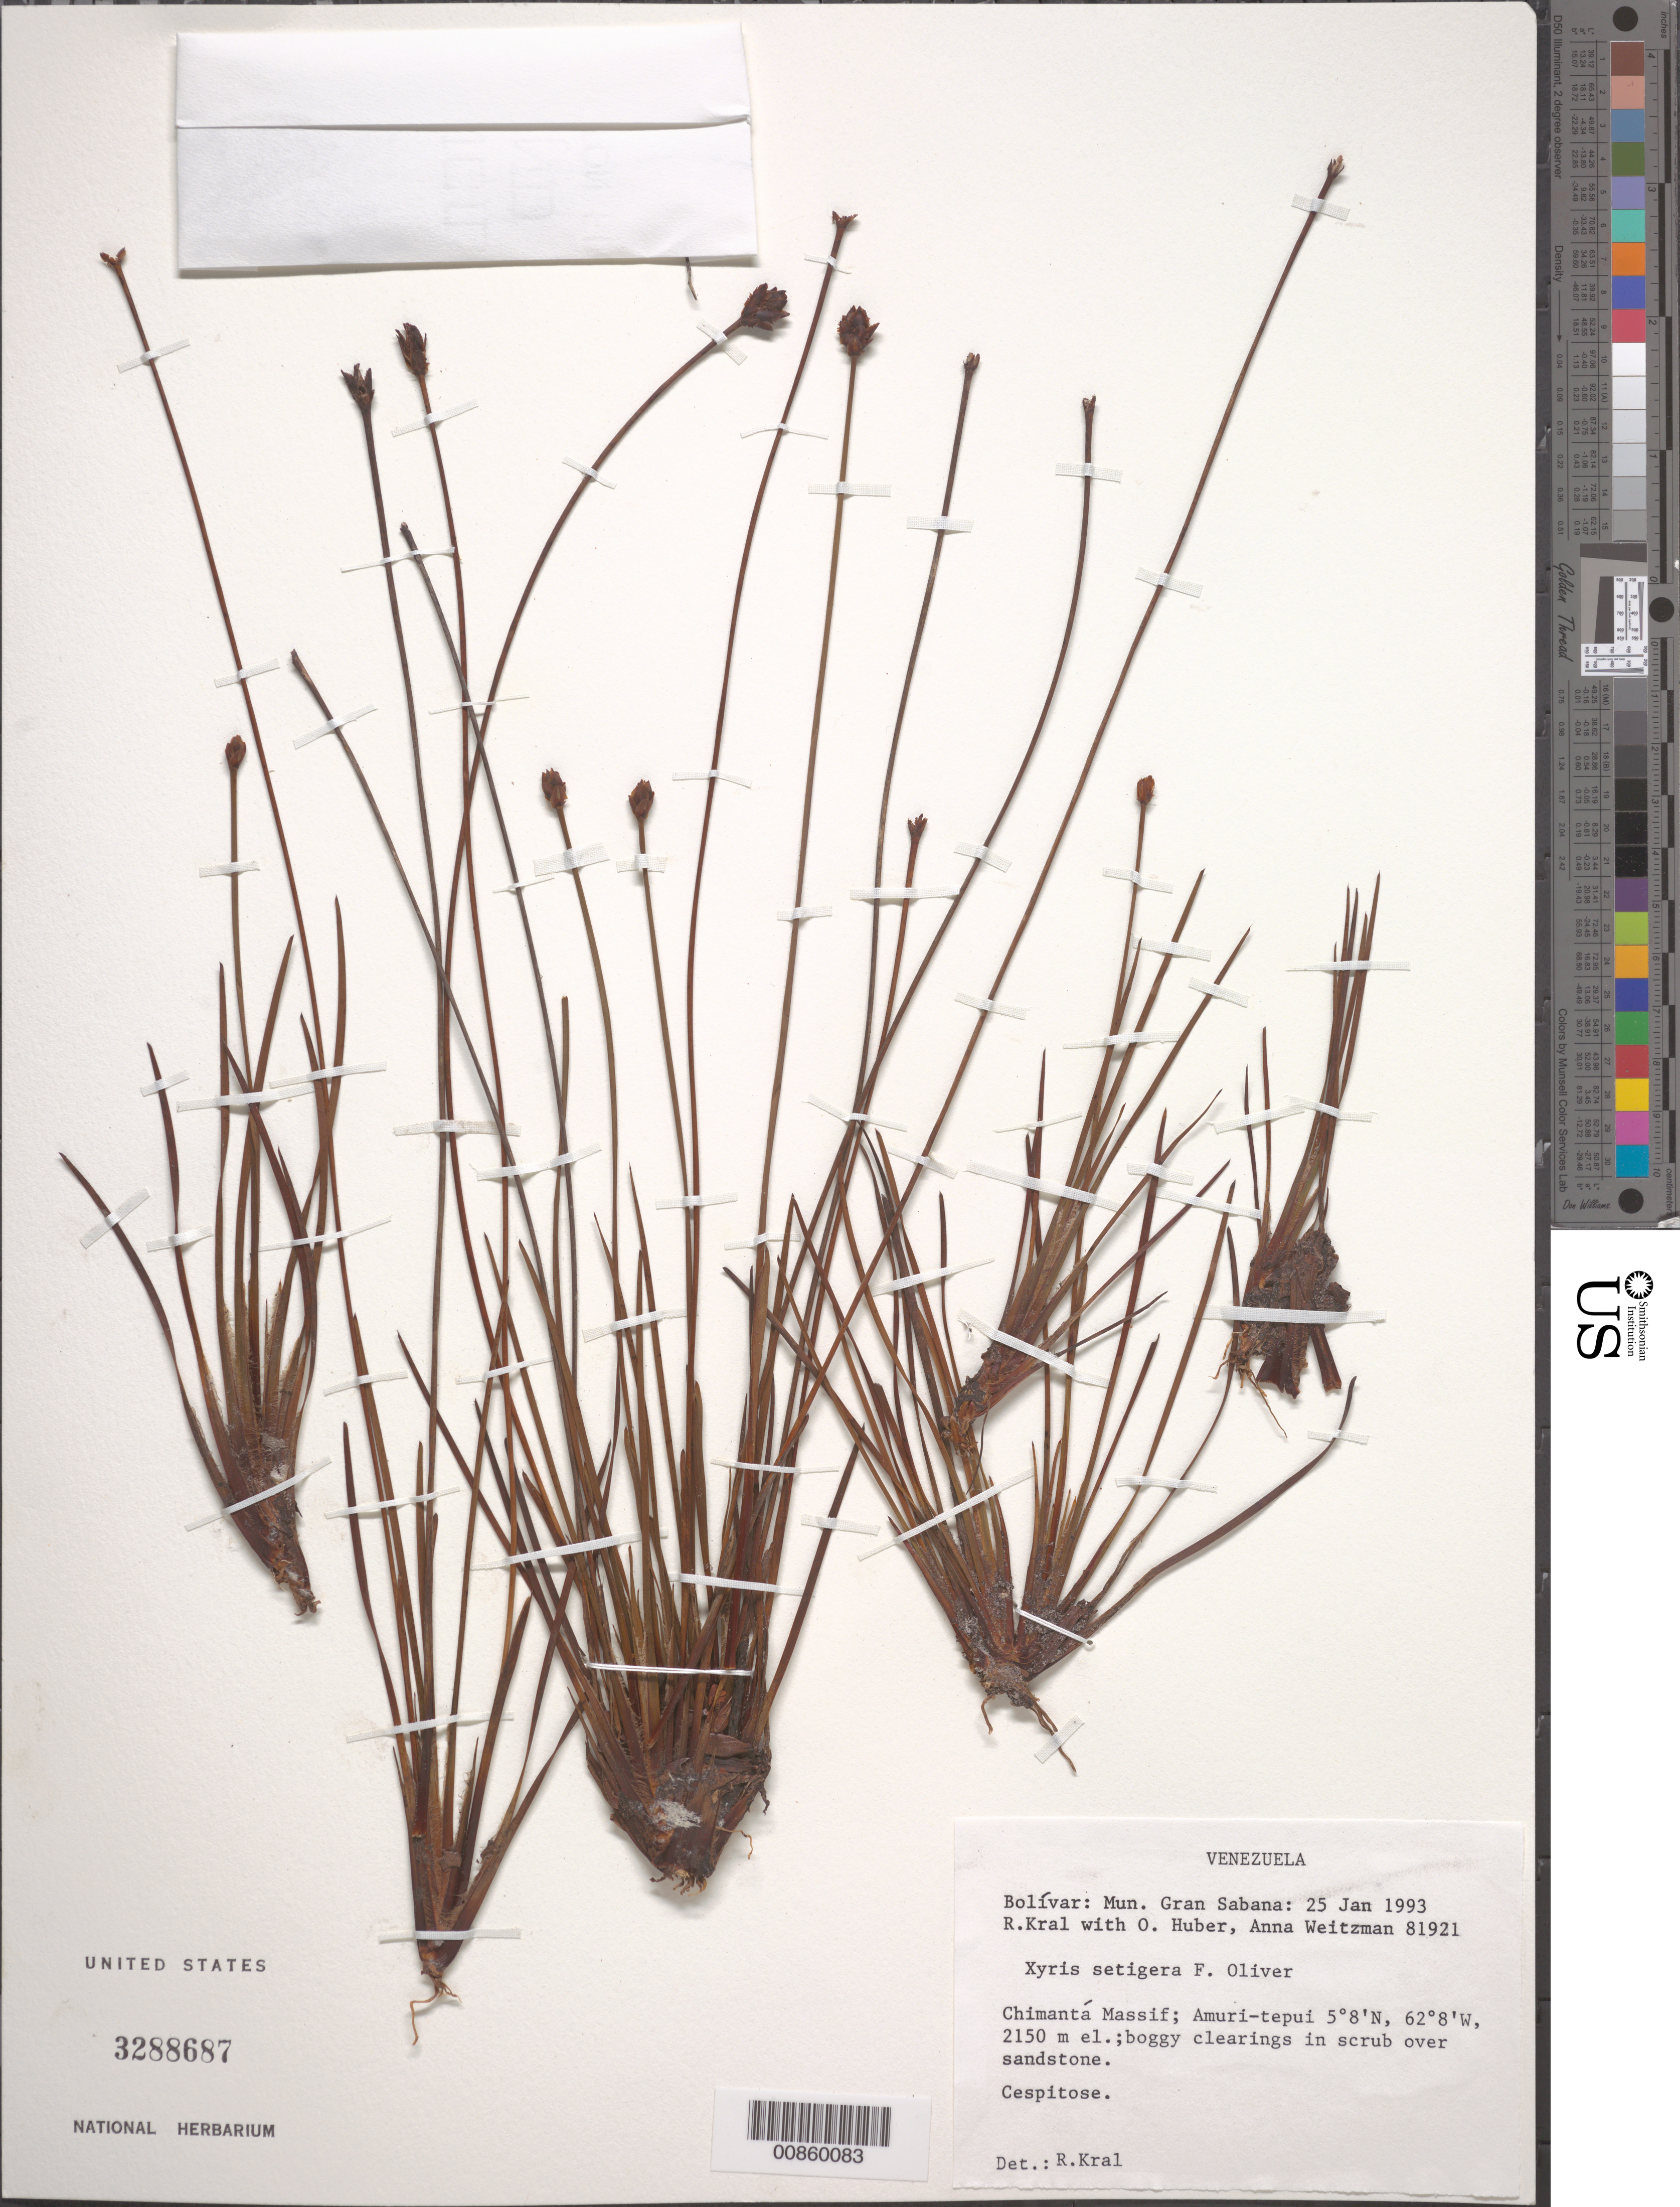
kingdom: Plantae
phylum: Tracheophyta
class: Liliopsida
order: Poales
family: Xyridaceae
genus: Xyris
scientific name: Xyris setigera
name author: Oliv.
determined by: Kral, Robert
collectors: R. Kral, O. Huber & A. L. Weitzman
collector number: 81921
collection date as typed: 25-Jan-93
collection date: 1993-01-25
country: Venezuela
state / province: Bolívar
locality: Mun. Gran Sabana, Chimantá Massif, Amuri-tepuí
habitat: Boggy clearings in scrub over sandstone.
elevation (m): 2150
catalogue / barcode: US 3288687